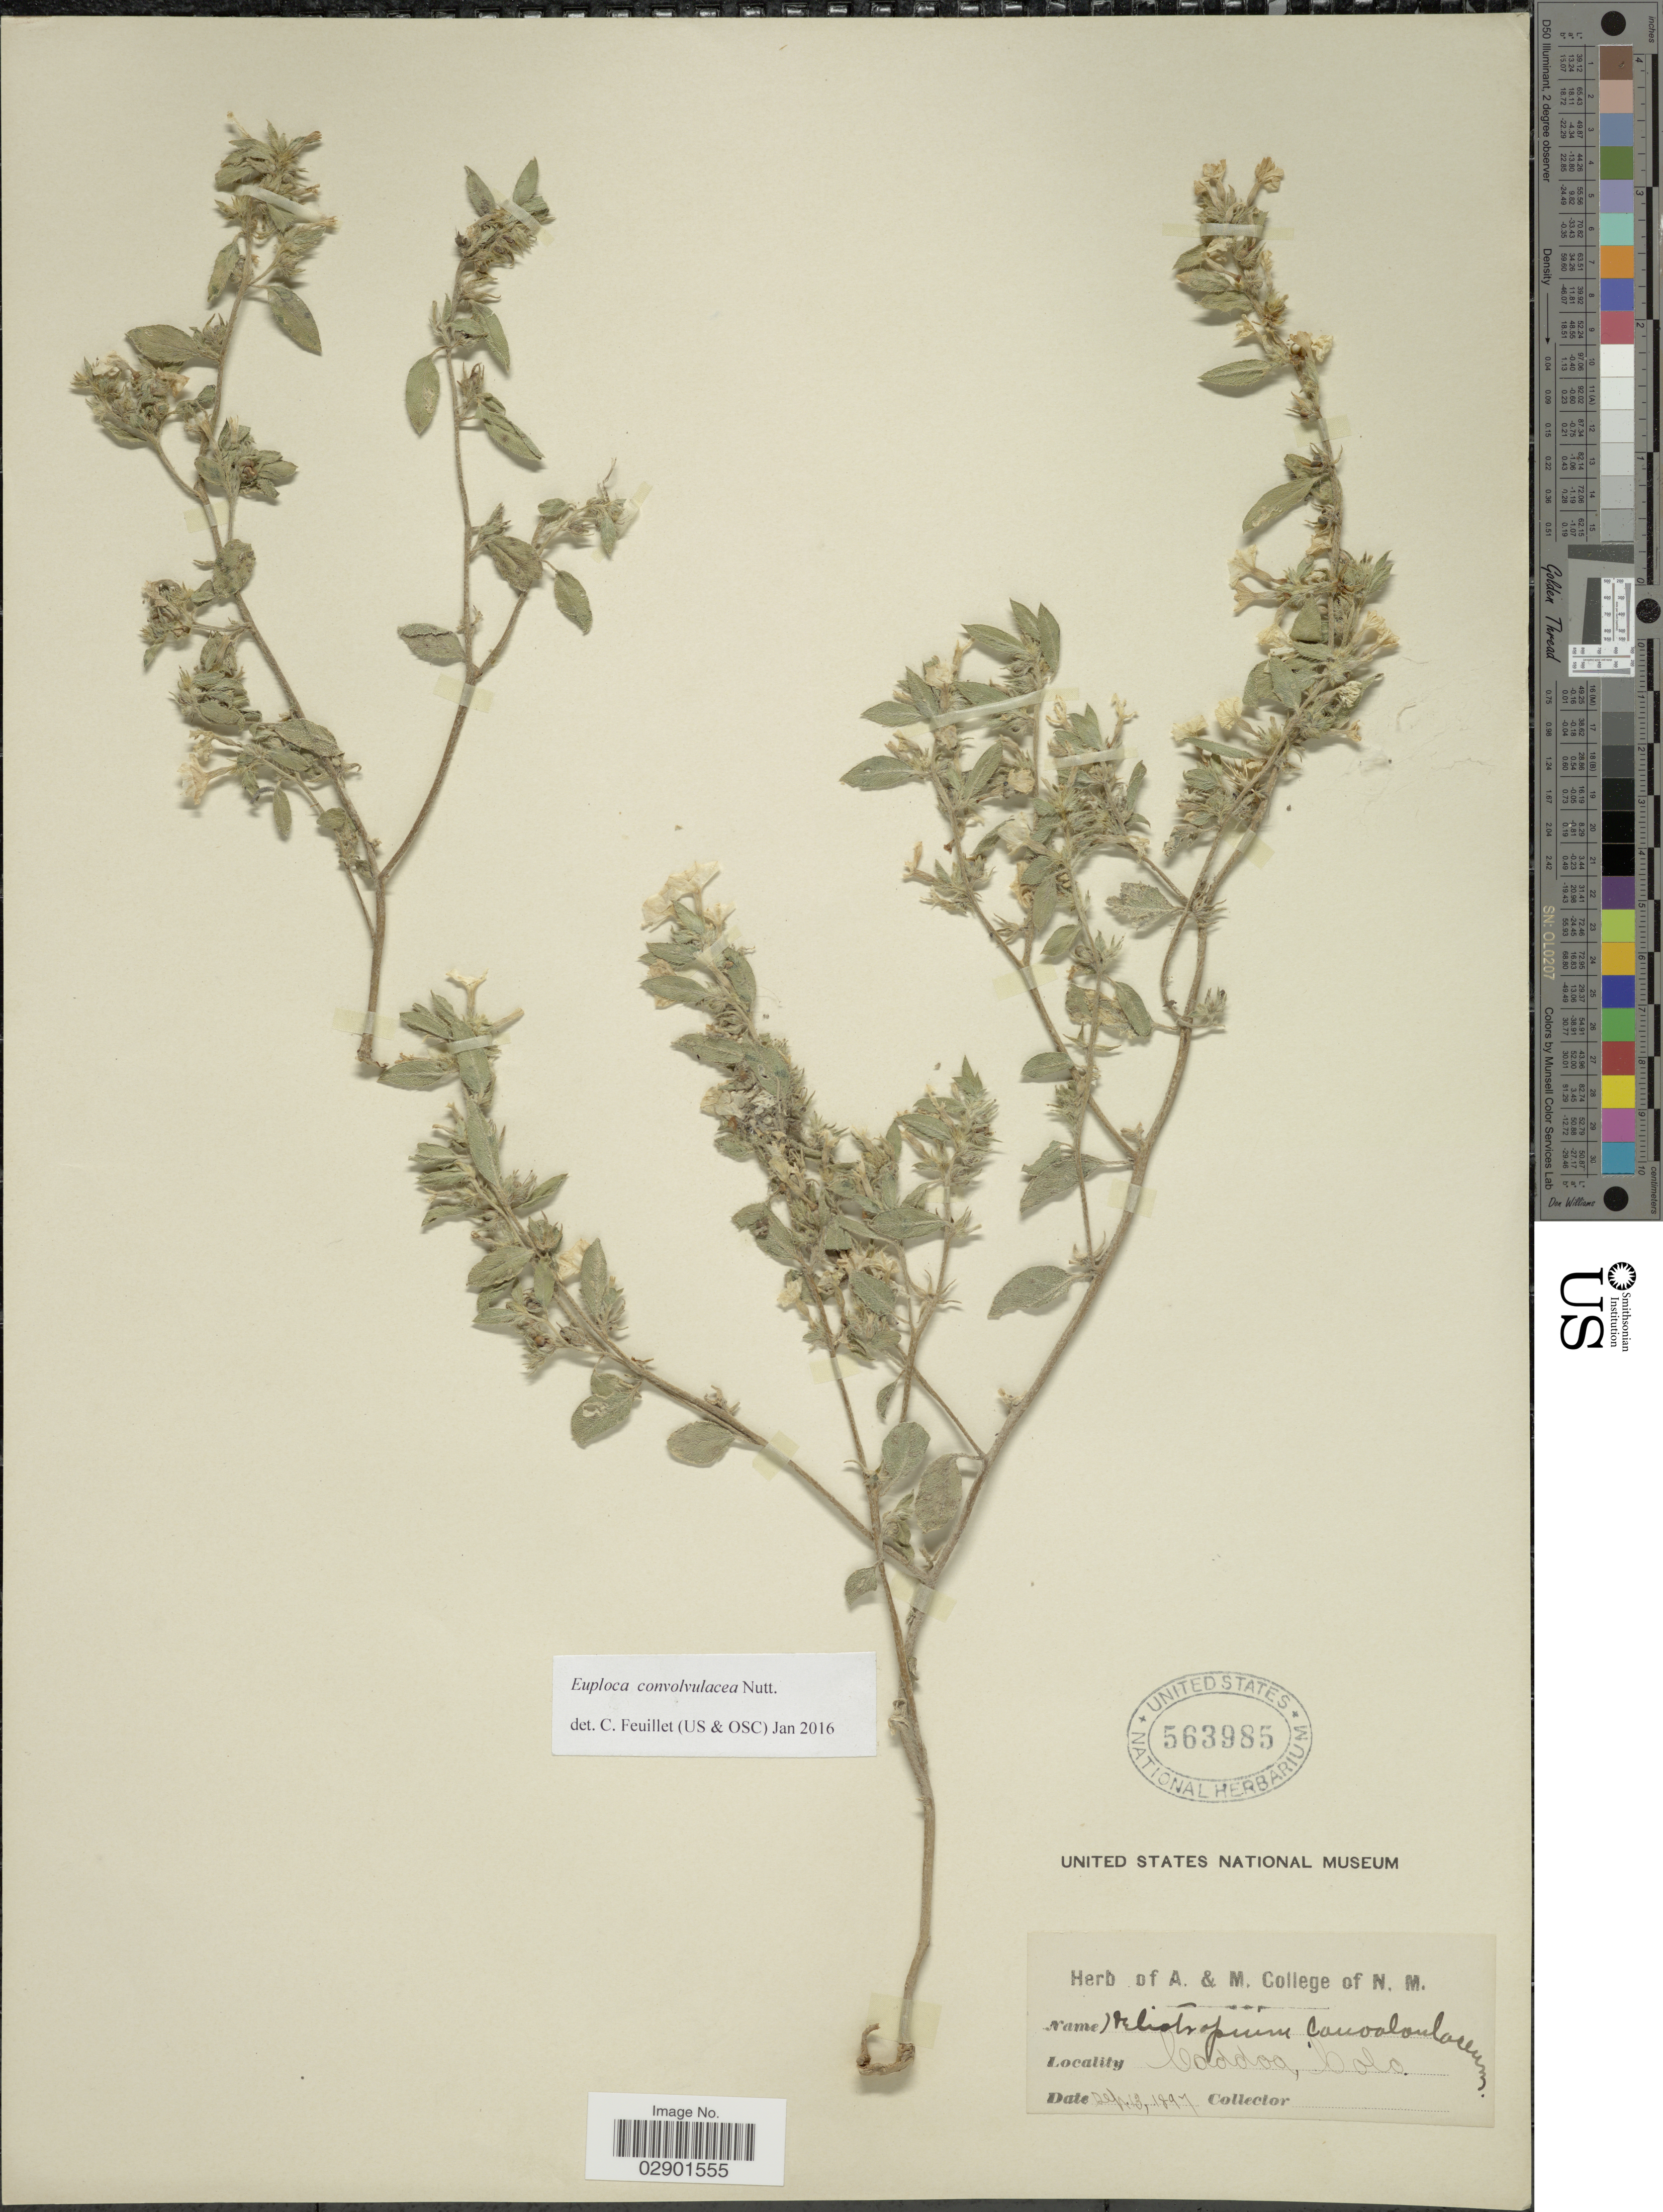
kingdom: Plantae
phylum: Tracheophyta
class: Magnoliopsida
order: Boraginales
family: Heliotropiaceae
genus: Euploca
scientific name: Euploca convolvulacea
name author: Nutt.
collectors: Ex herb. A. & M. College of N. M.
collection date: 1897-12-13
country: United States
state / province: New Mexico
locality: Coddoa, Colo.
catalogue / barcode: US 563985